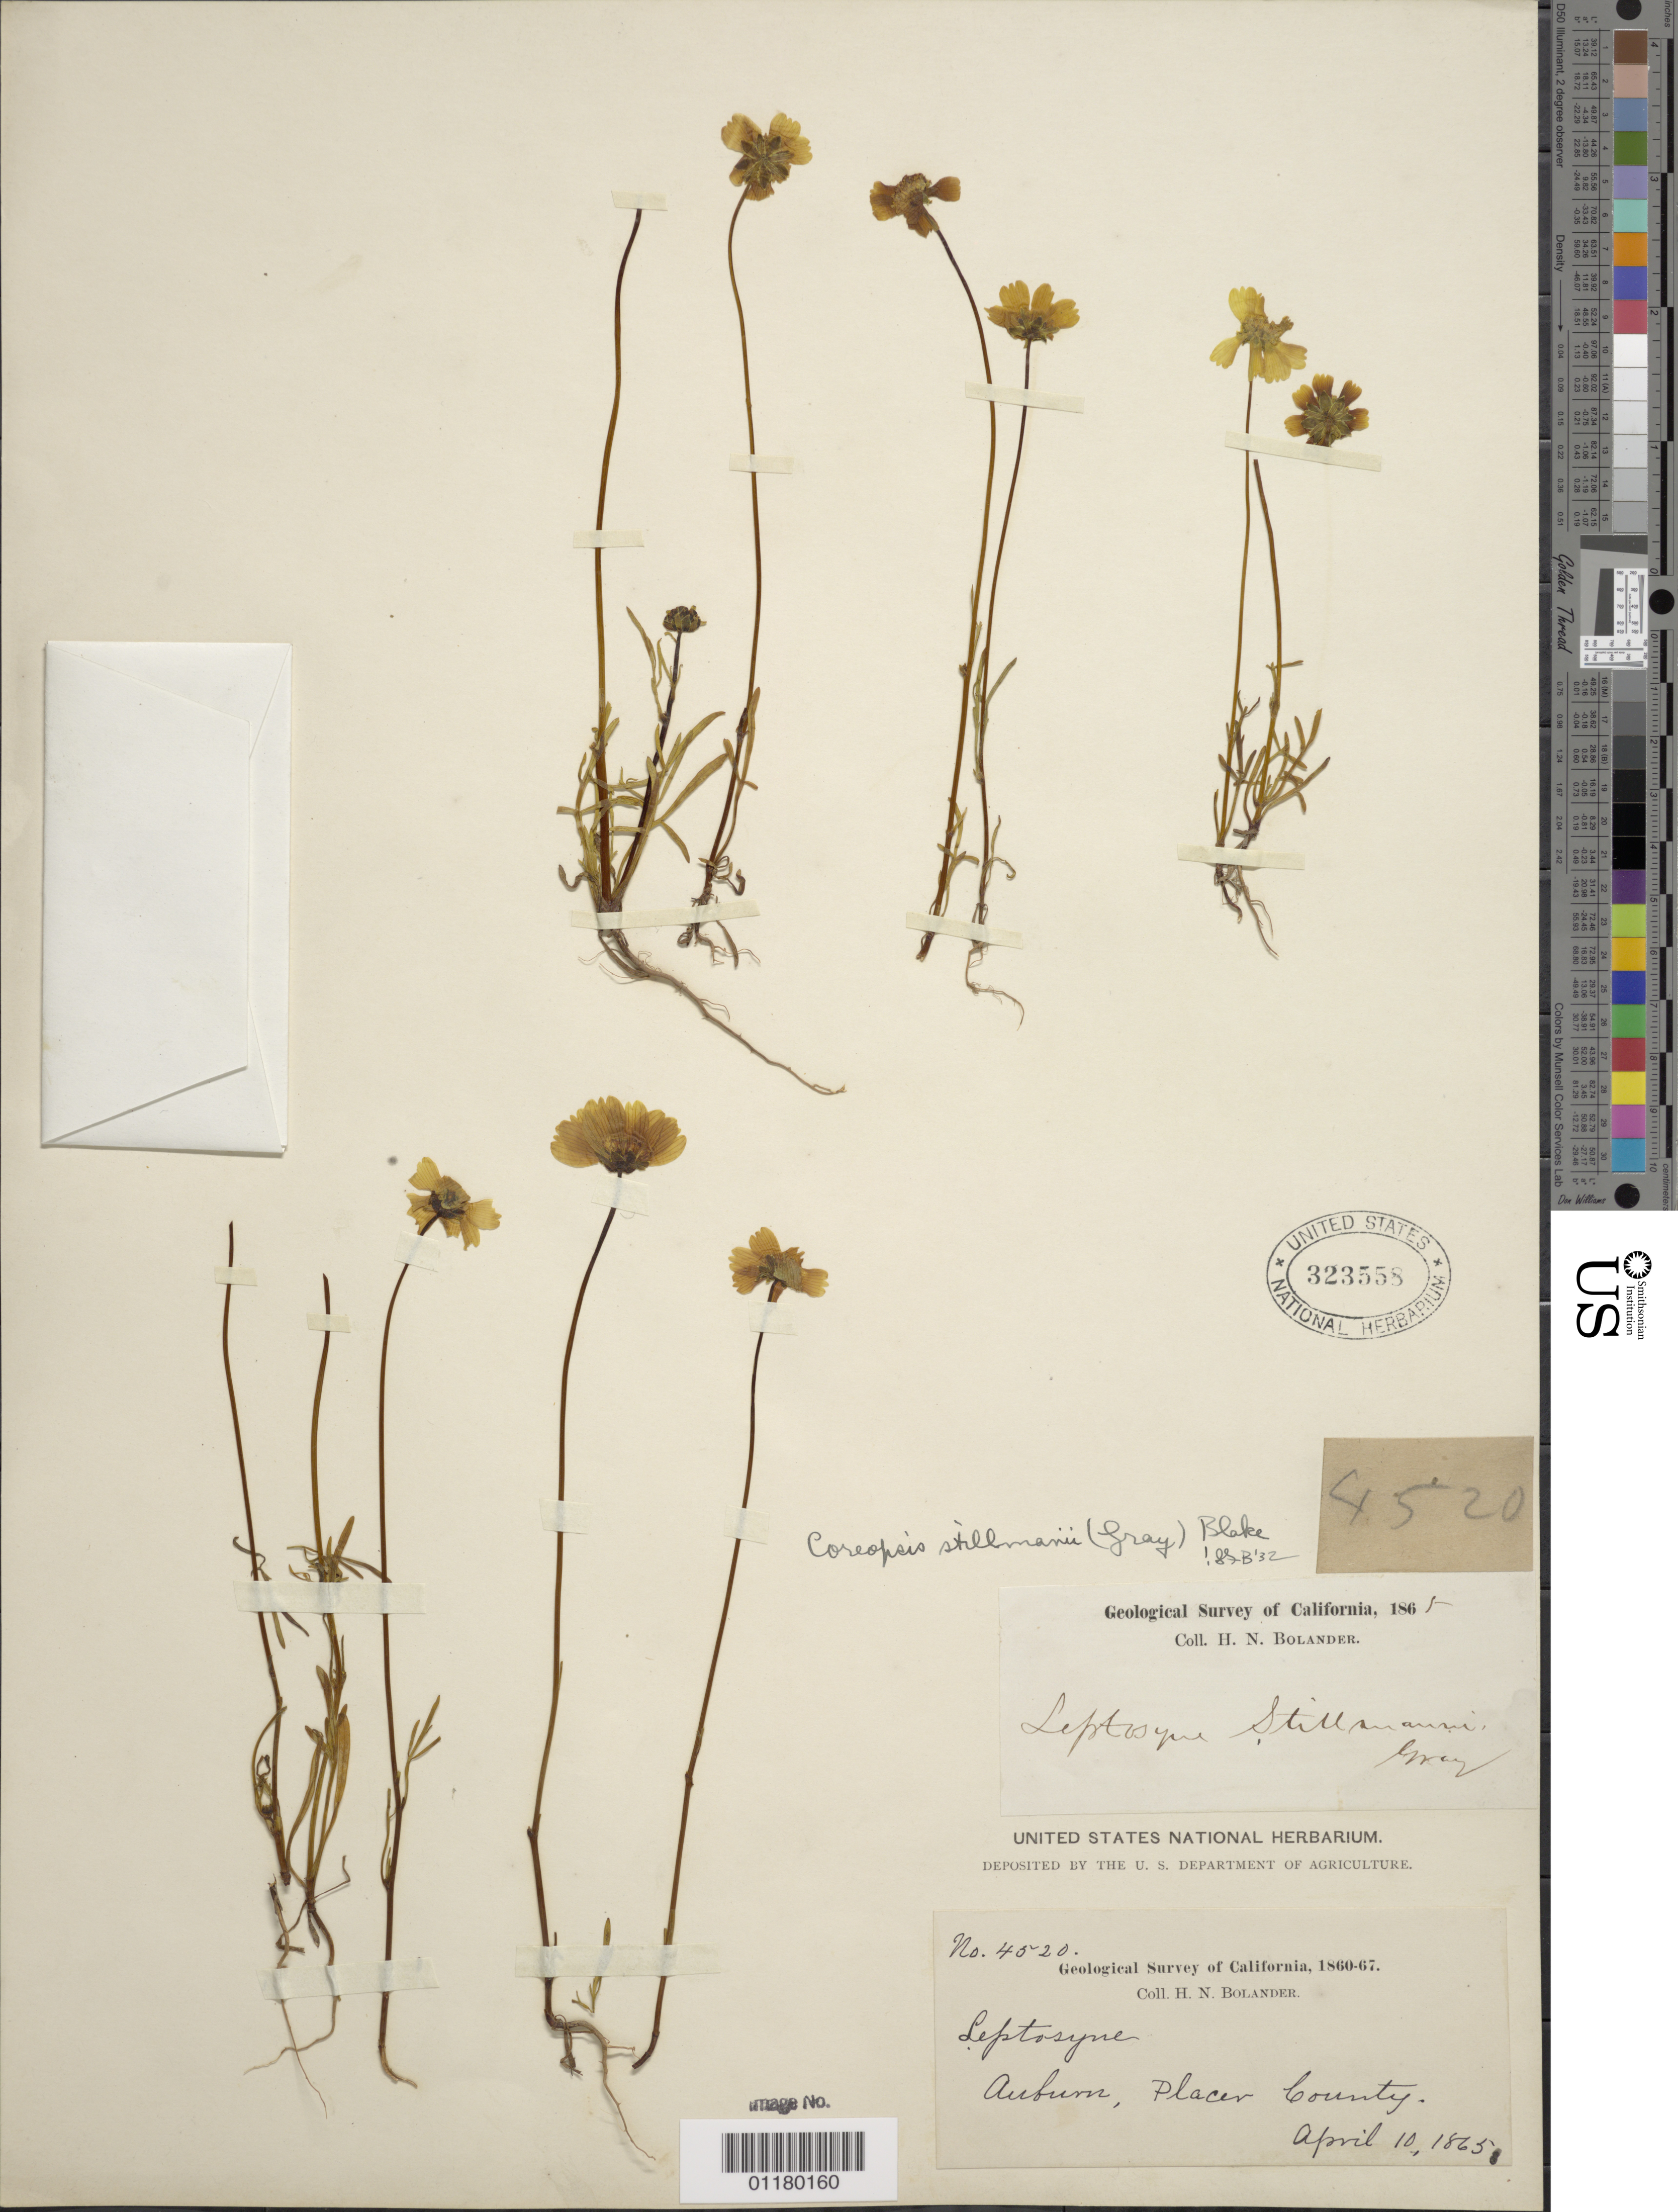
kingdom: Plantae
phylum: Tracheophyta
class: Magnoliopsida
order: Asterales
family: Asteraceae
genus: Coreopsis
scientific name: Coreopsis stillmanii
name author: (A. Gray) S.F. Blake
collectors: H. Bolander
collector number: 4520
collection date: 1865-04-10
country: United States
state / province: California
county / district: Placer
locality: Auburn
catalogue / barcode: US 323558